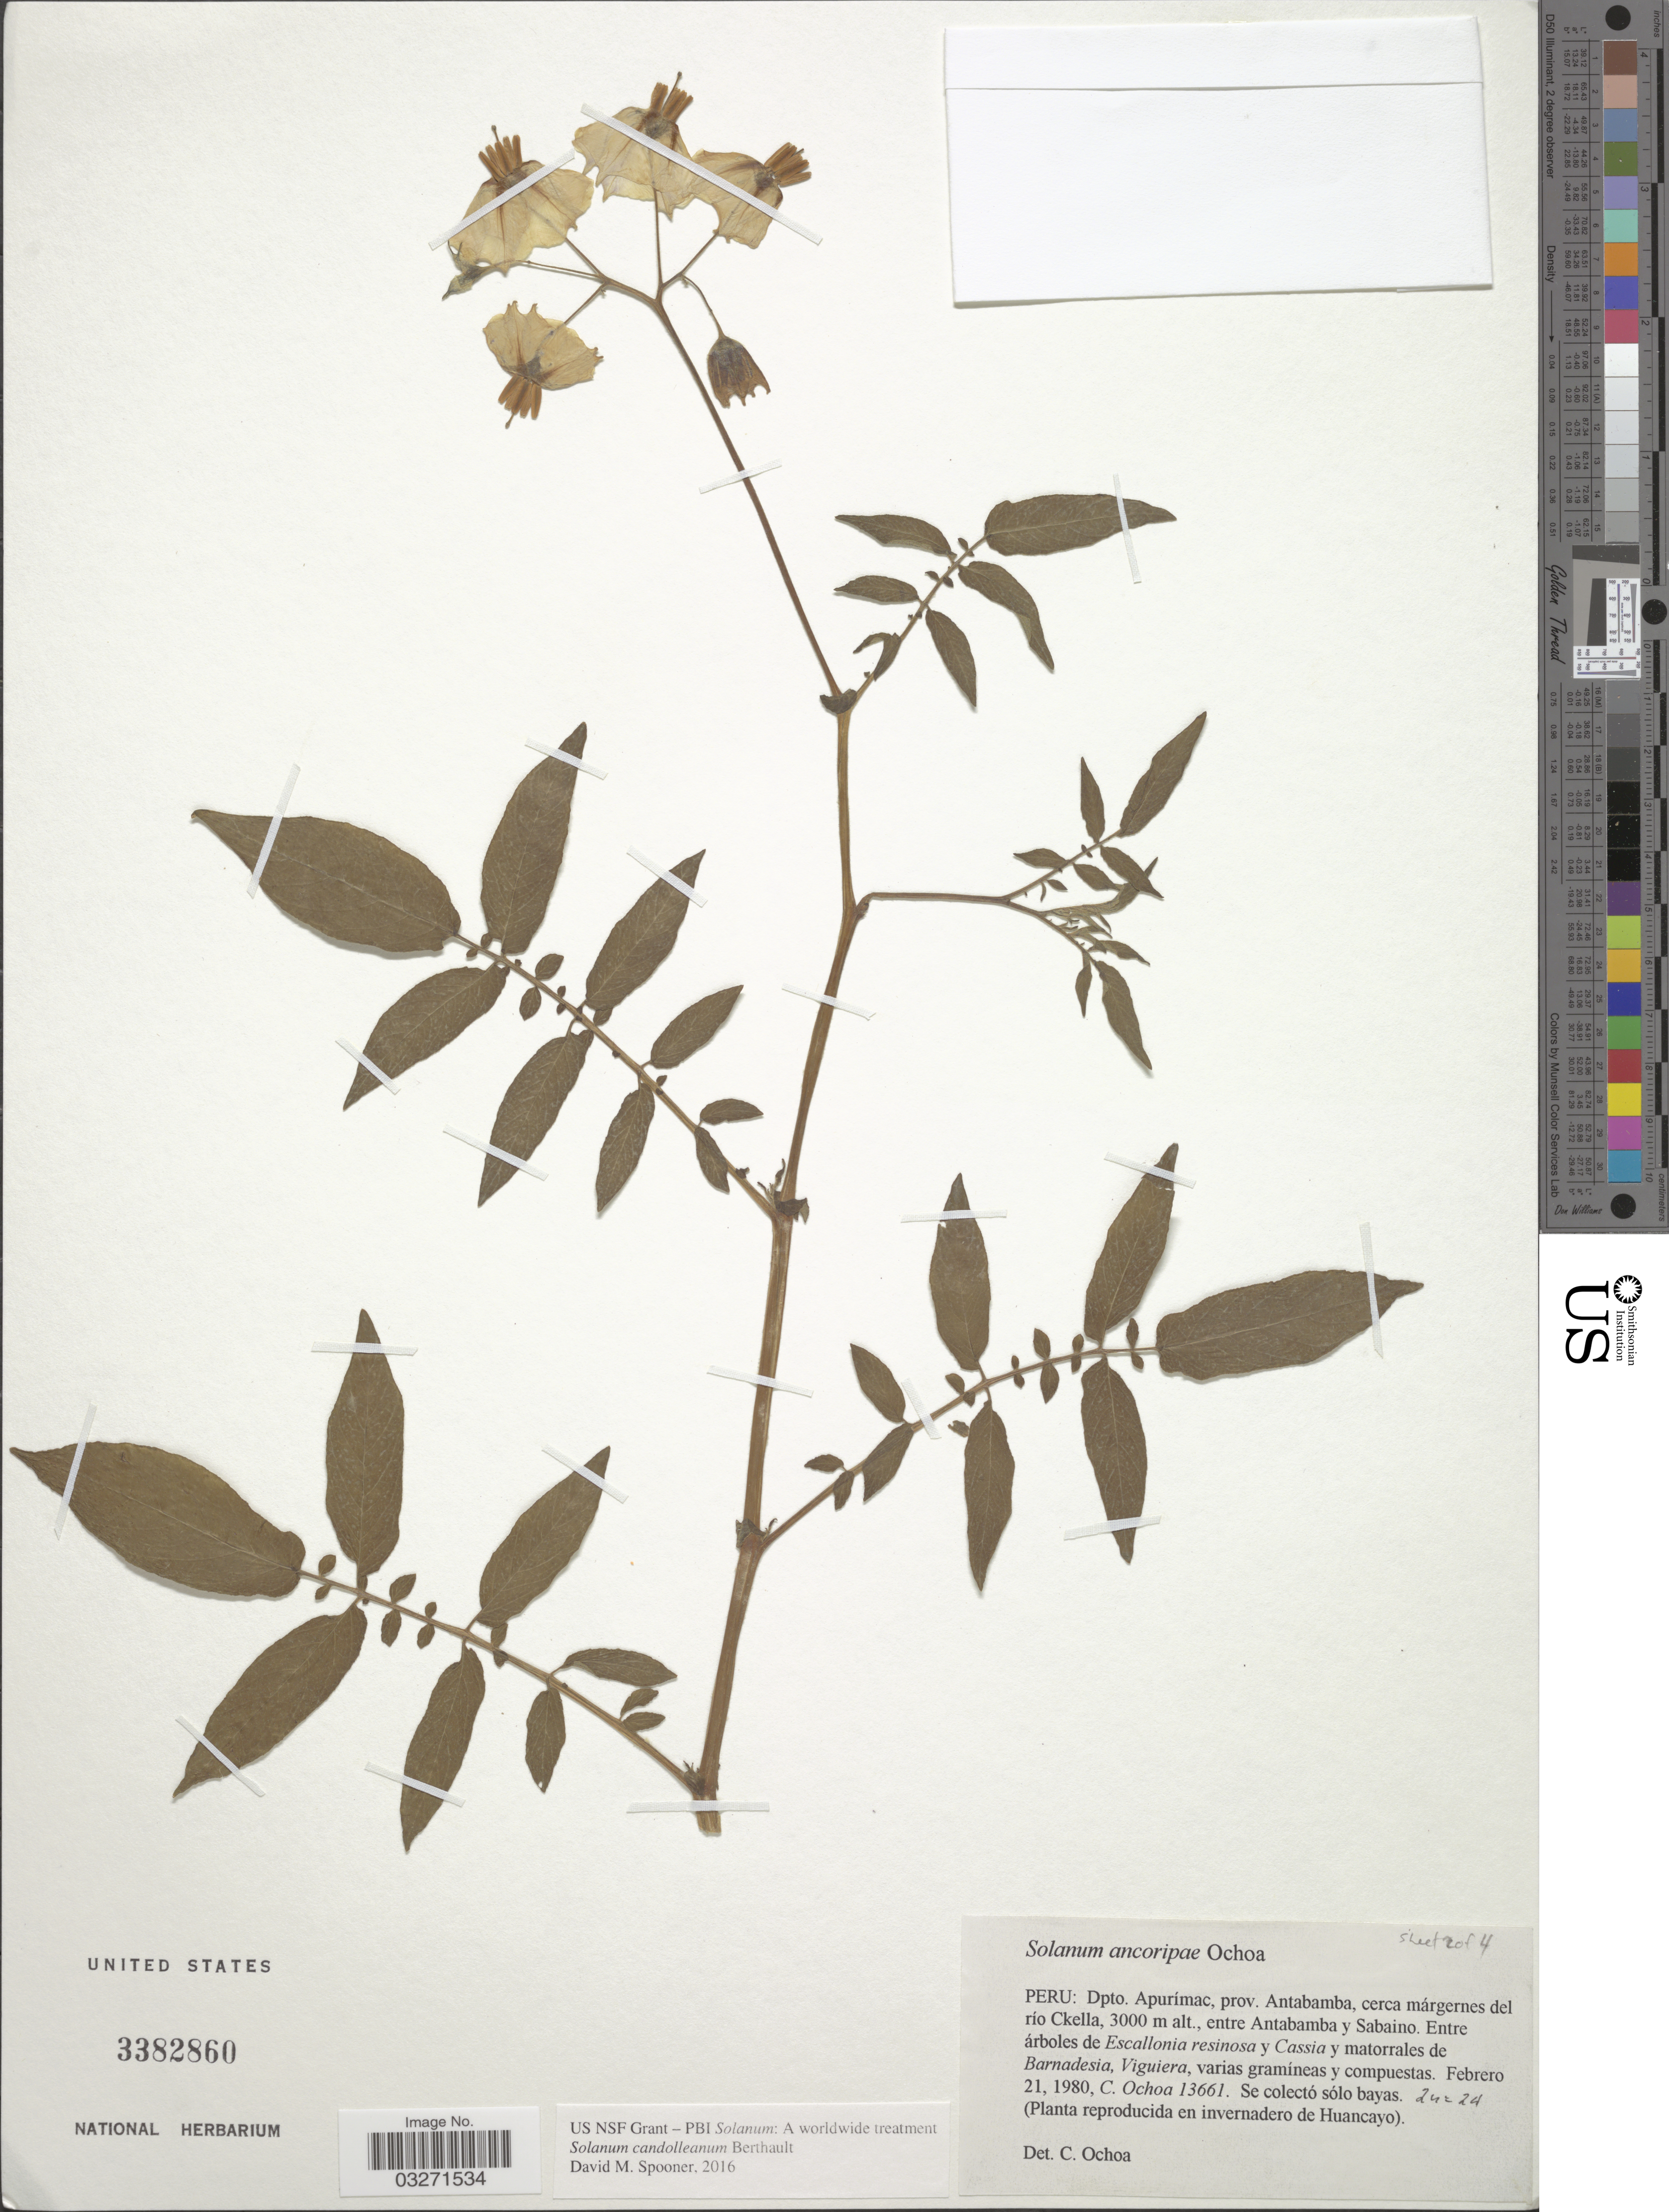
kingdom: Plantae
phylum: Tracheophyta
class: Magnoliopsida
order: Solanales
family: Solanaceae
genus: Solanum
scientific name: Solanum candolleanum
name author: Berthault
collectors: C. Ochoa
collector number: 13661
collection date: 1980-02-21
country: Peru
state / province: Apurímac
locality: Dpto. Apurímac, prov. Antabamba, cerca márgernes del río Ckella, entre Antabamba y Sabaino.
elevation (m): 3000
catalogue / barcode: US 3382860